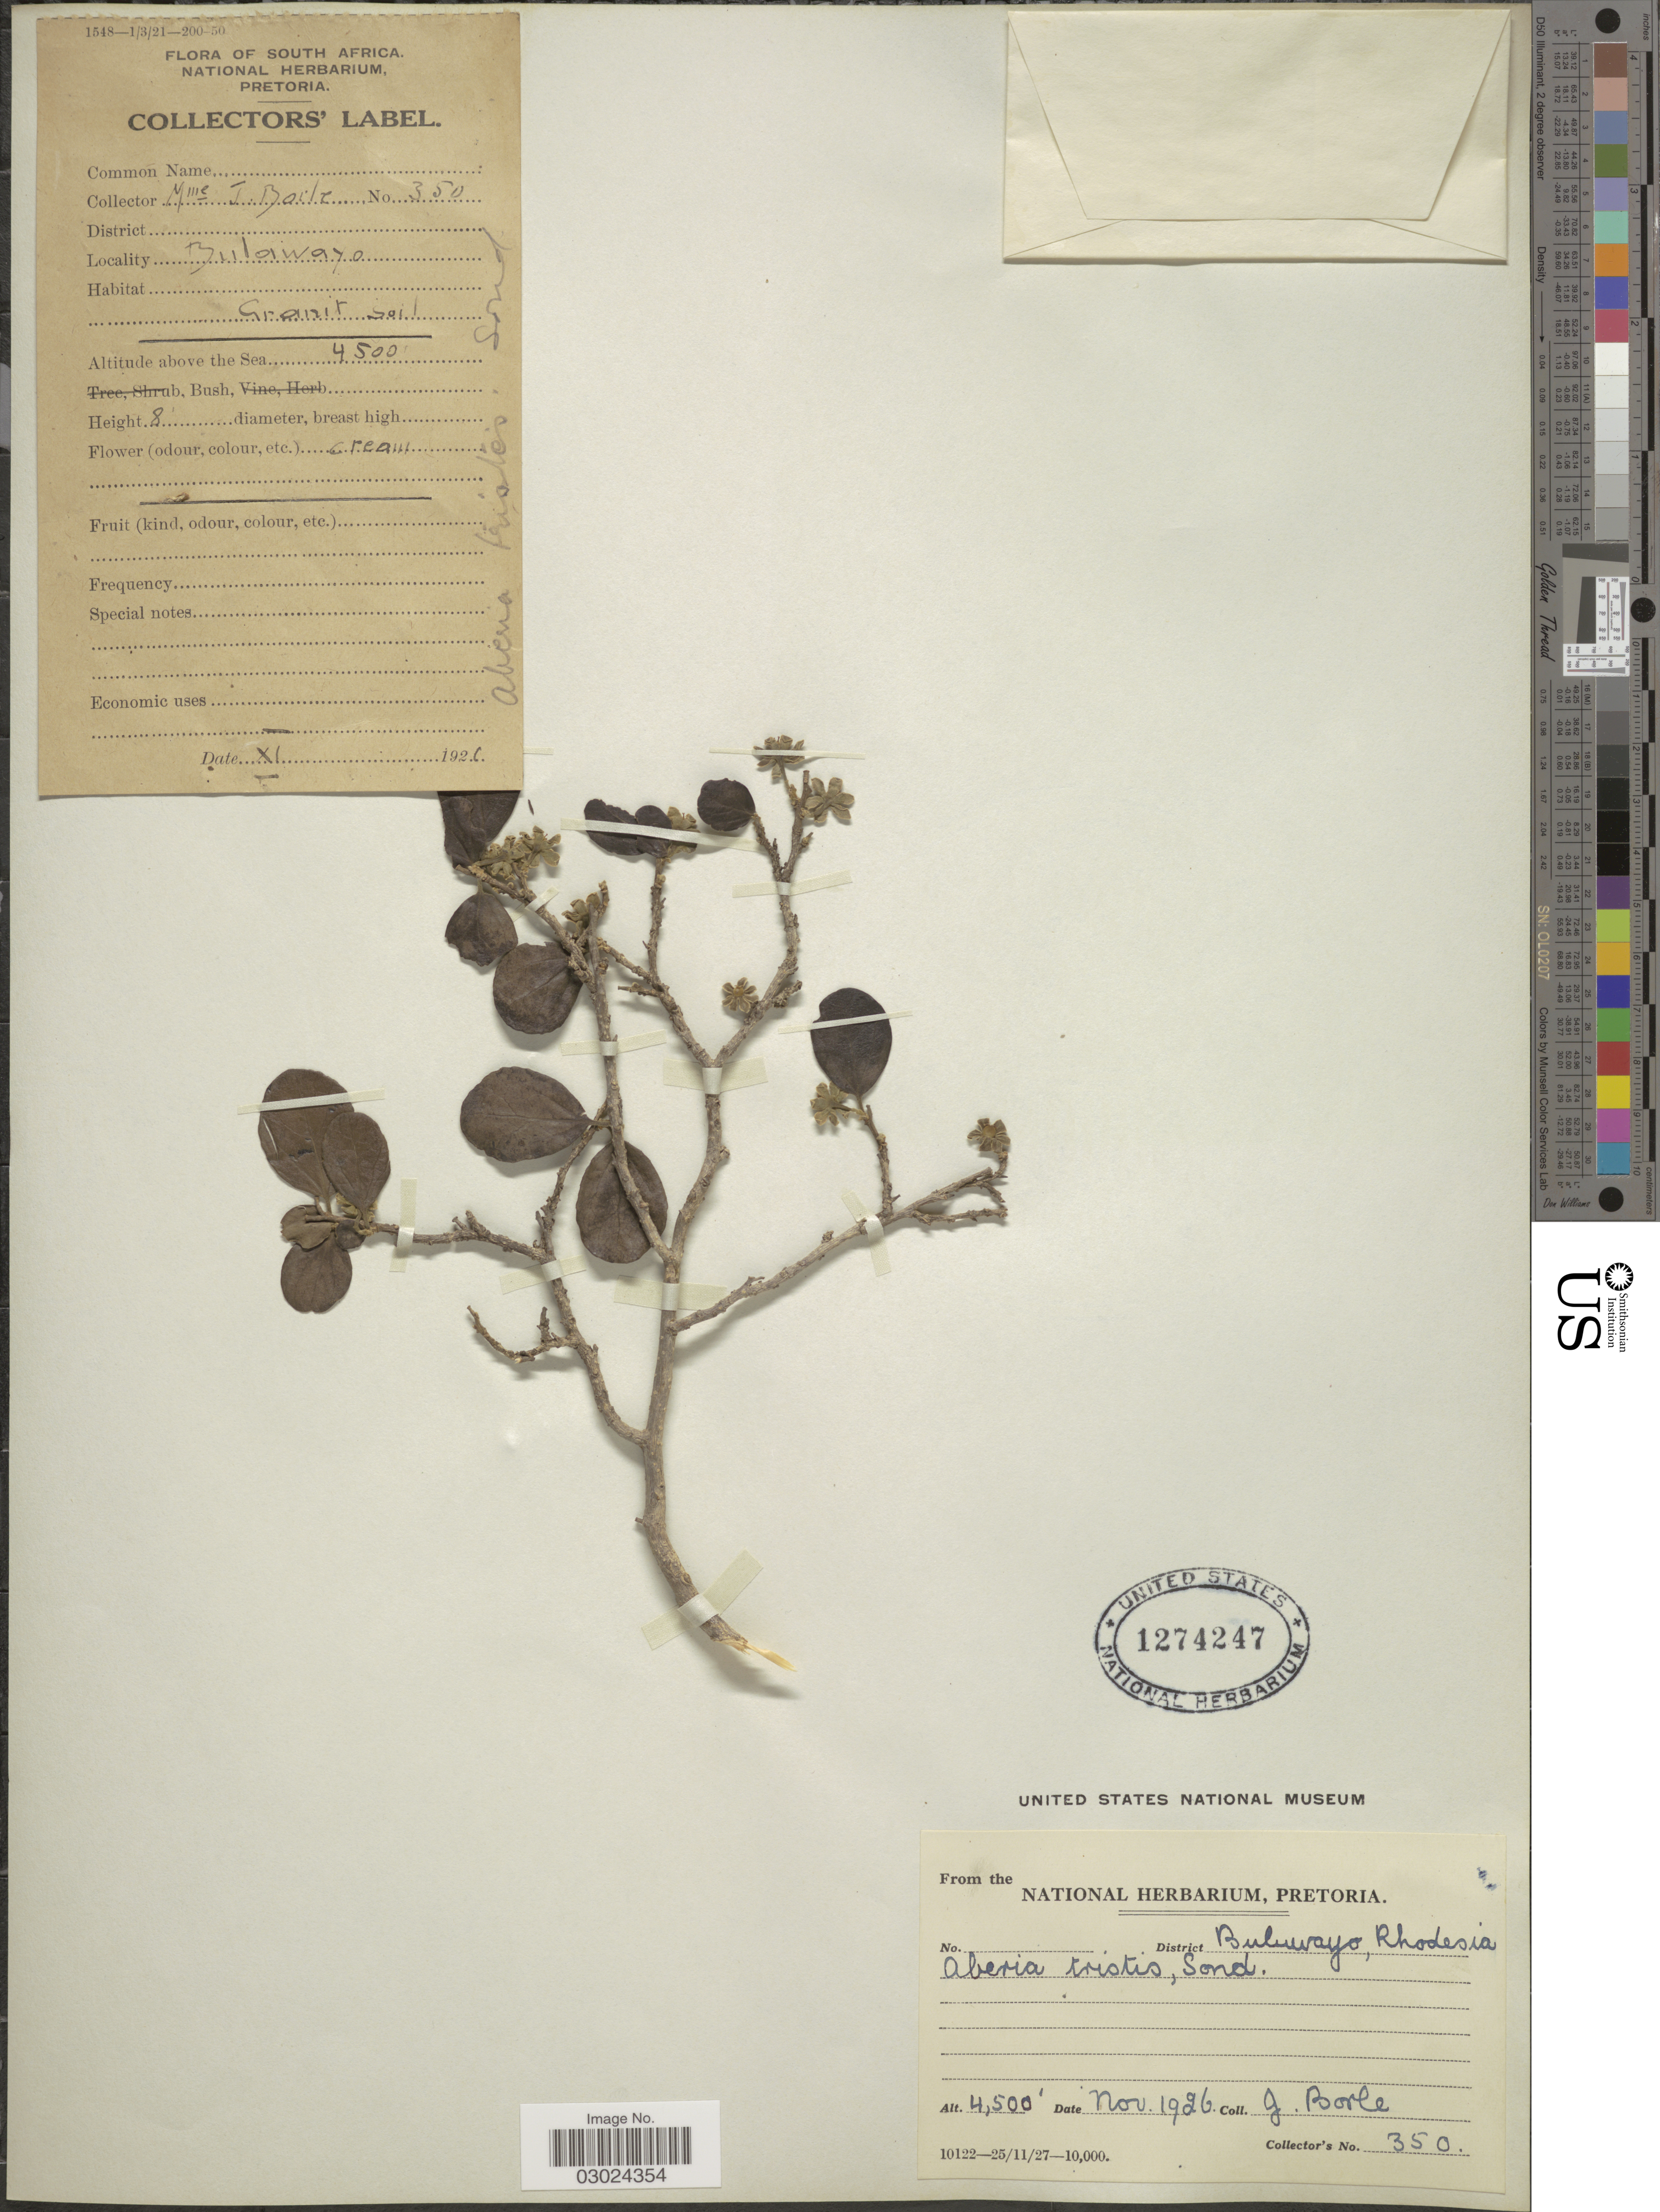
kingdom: Plantae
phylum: Tracheophyta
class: Magnoliopsida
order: Malpighiales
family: Salicaceae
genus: Dovyalis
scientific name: Dovyalis tristis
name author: (Sond.) Warb.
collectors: J. Borle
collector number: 350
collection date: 1926-11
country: Zimbabwe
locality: District Buluwayo.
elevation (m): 1372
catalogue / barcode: US 1274247